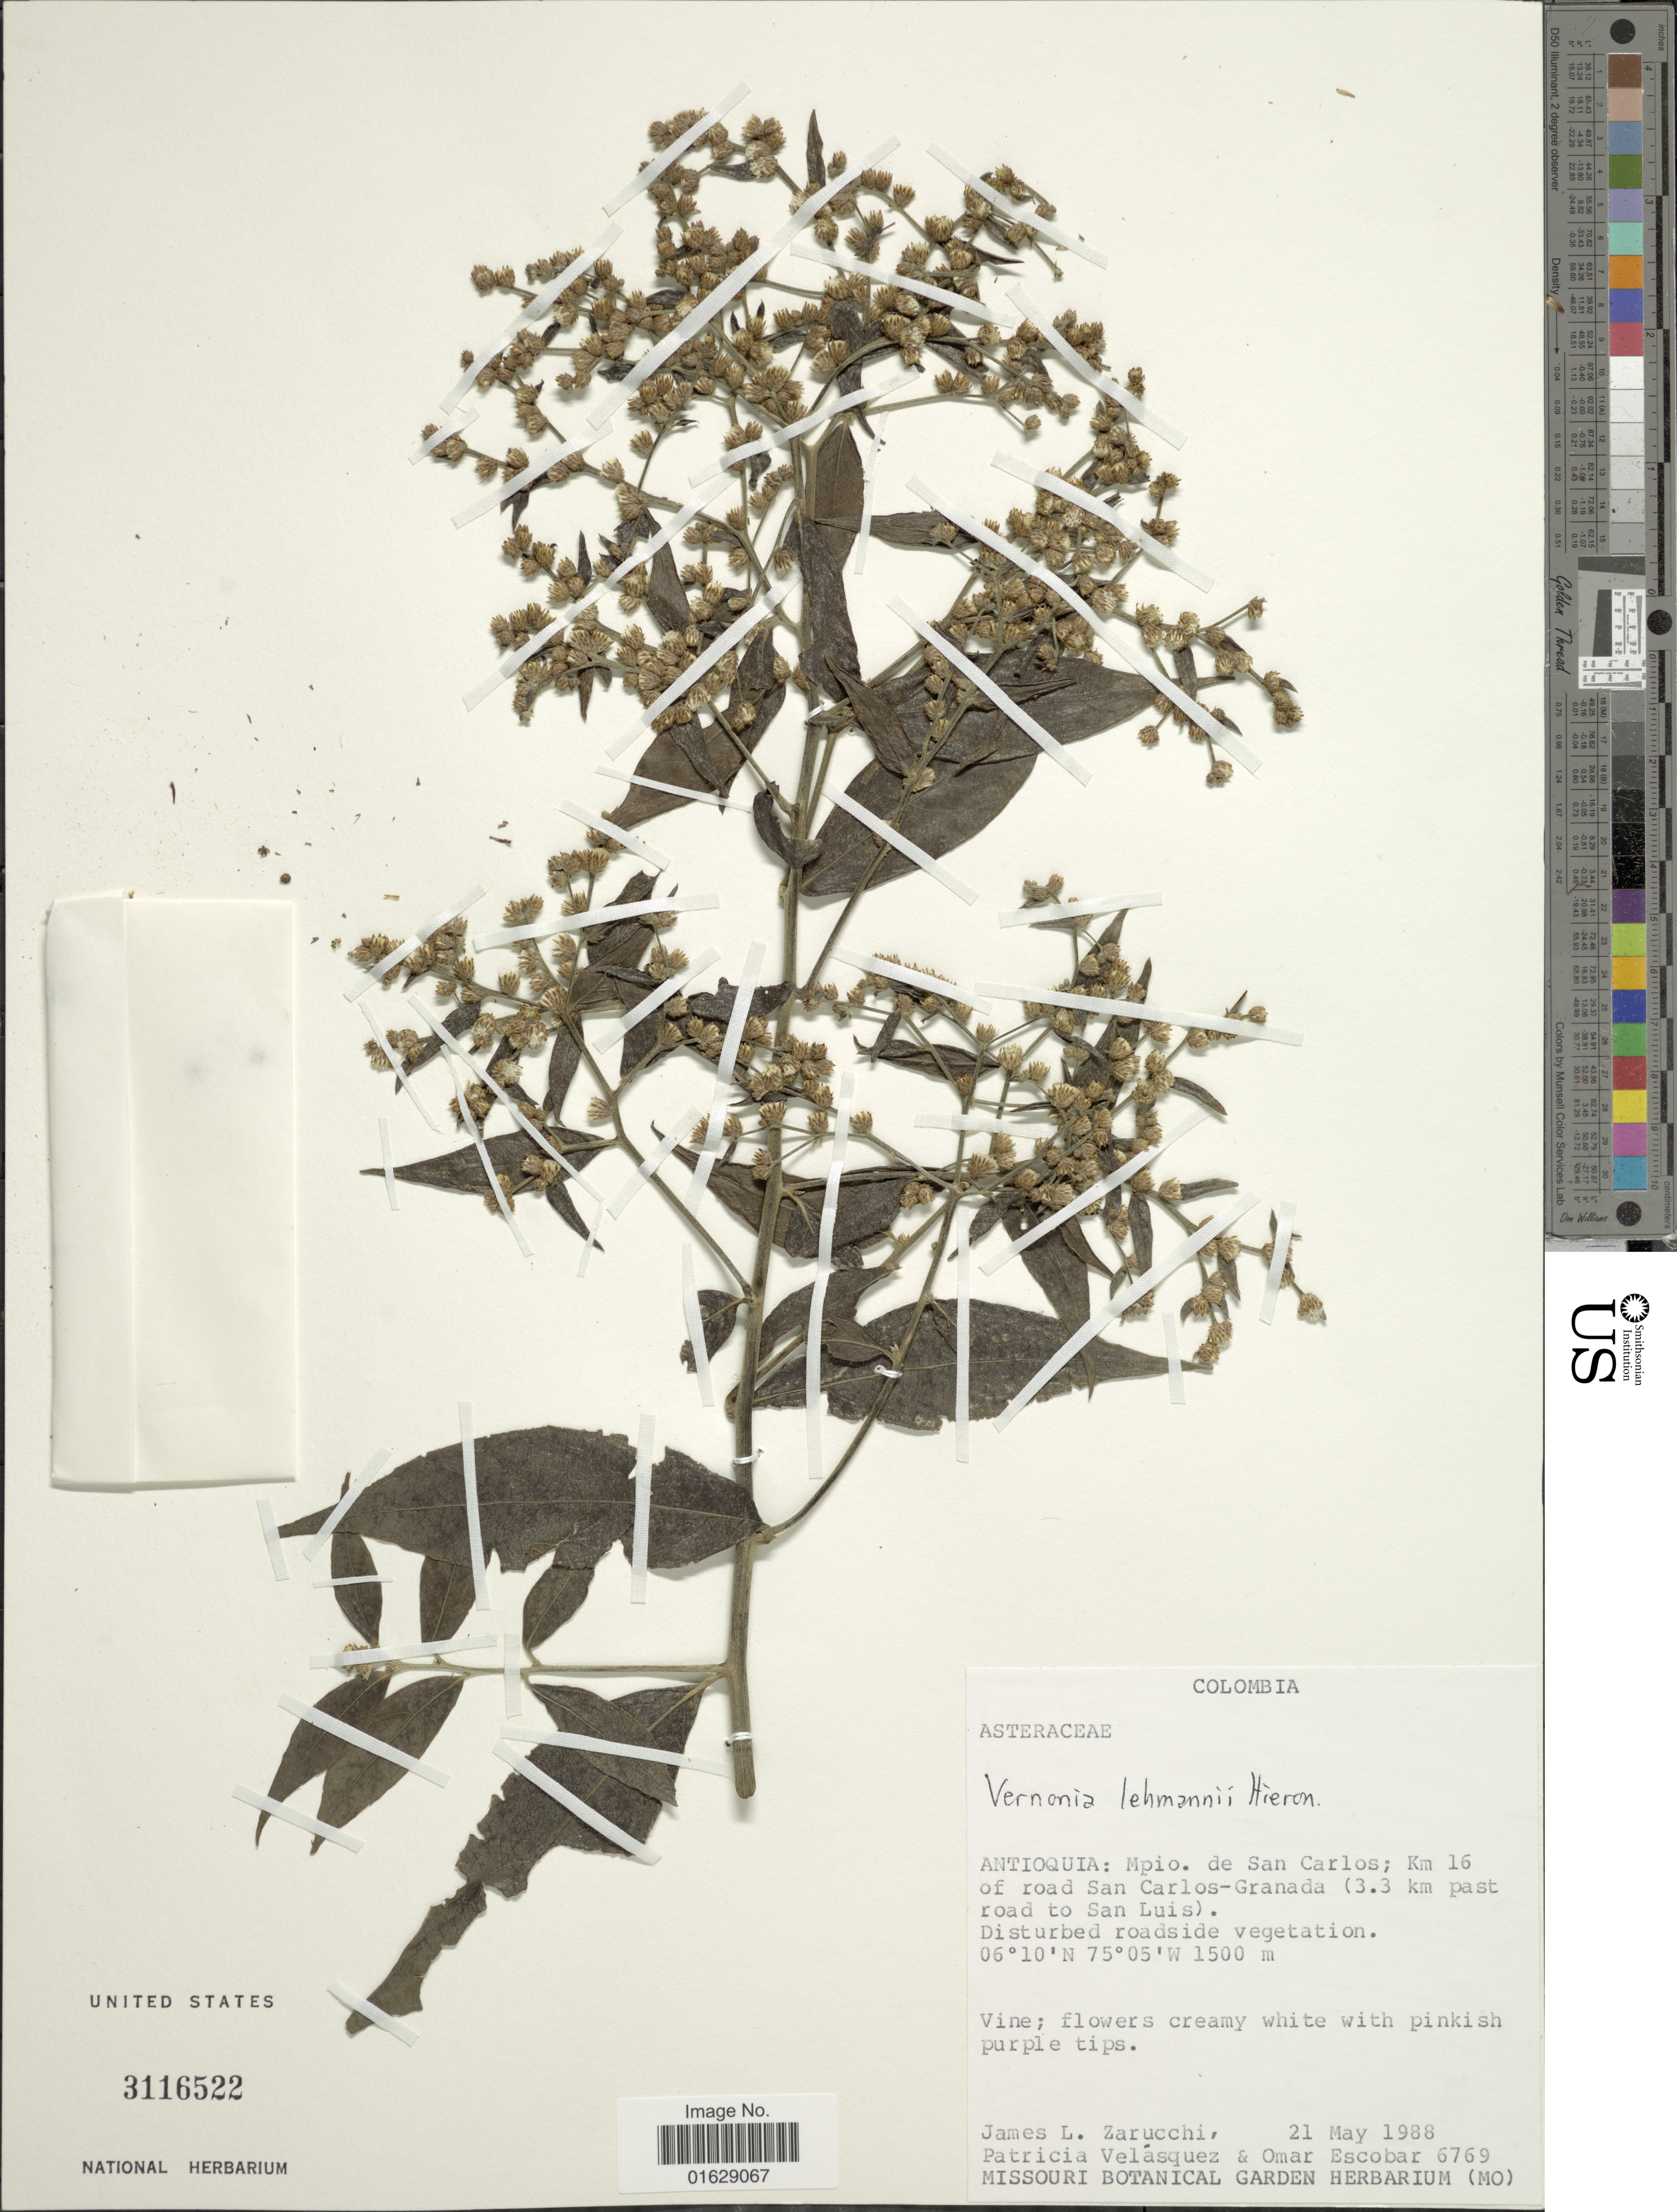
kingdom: Plantae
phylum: Tracheophyta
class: Magnoliopsida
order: Asterales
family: Asteraceae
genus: Lepidaploa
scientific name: Lepidaploa lehmannii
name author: (Hieron.) H. Rob.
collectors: J. L. Zarucchi, P. Velasquez & O. D. Escobar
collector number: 6769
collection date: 1988-05-21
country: Colombia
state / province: Antioquia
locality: Mpio. de San Carlos; Km 16 of road San Carlos-Granada (3.3 km past road to San Luis).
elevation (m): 1500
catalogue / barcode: US 3116522